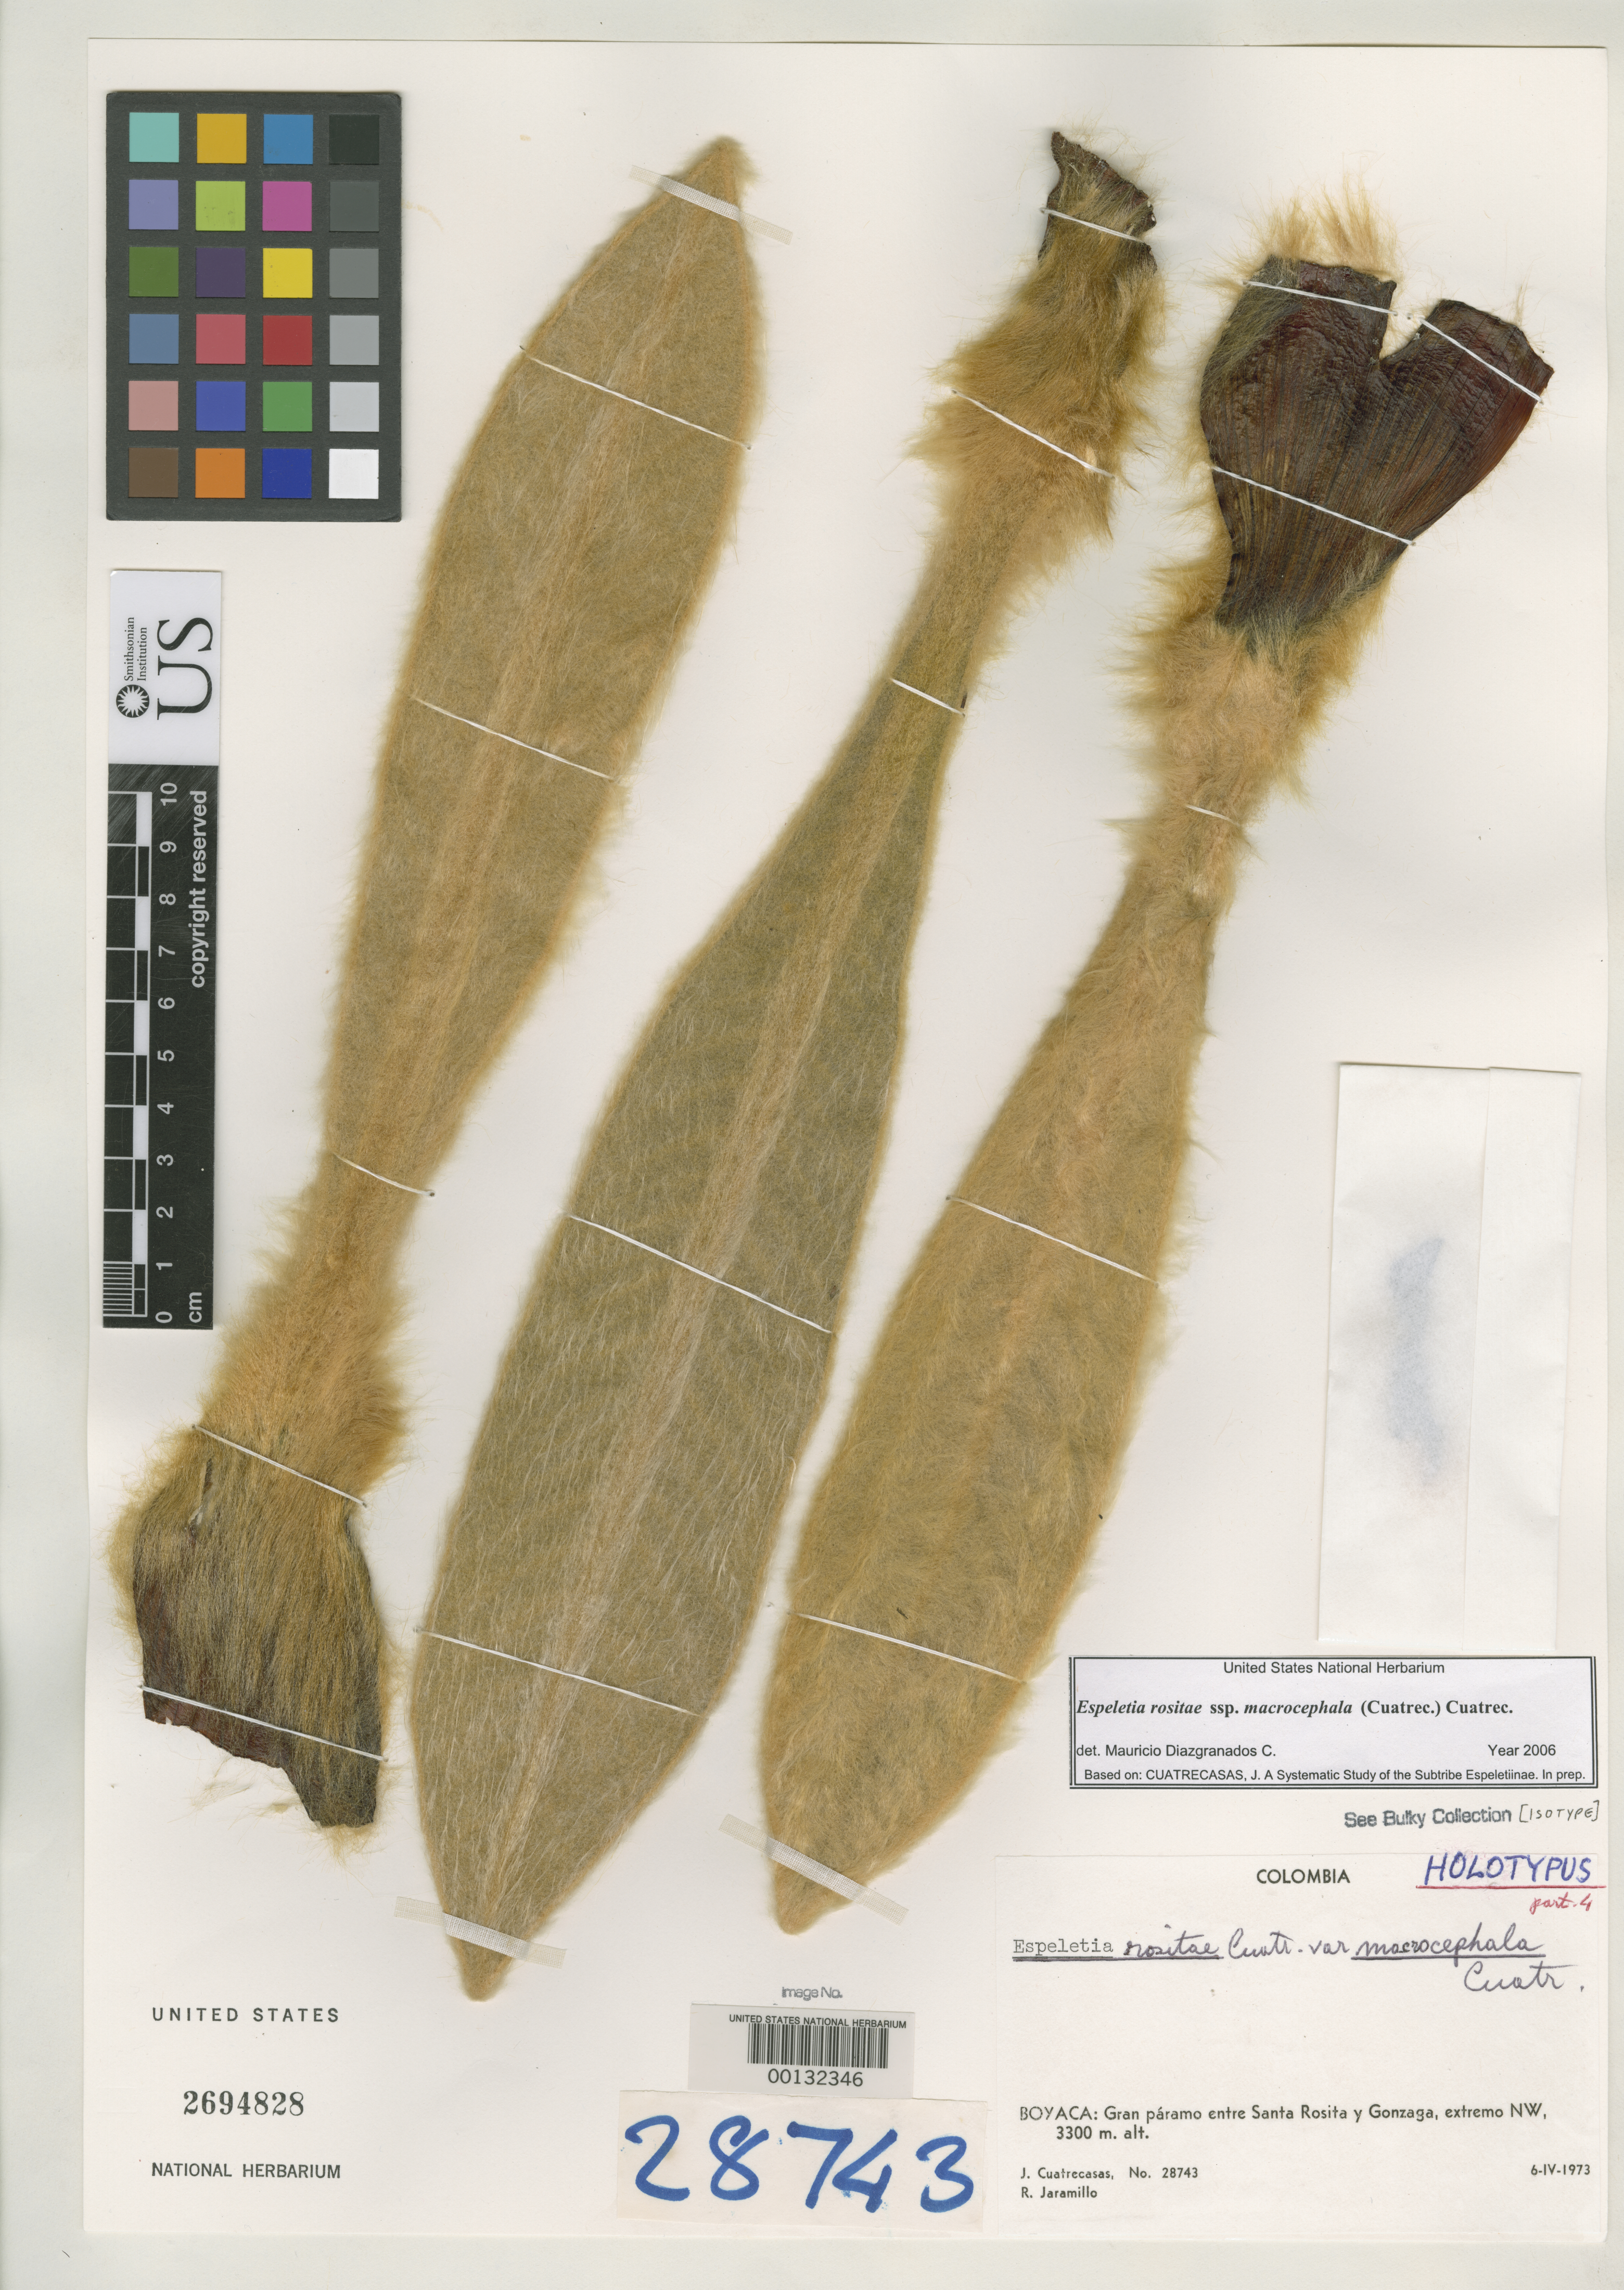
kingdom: Plantae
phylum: Tracheophyta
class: Magnoliopsida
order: Asterales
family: Asteraceae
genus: Espeletia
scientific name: Espeletia rositae var. macrocephala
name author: Cuatrec.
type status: Holotype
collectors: J. Cuatrecasas & R. Jaramillo M.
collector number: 28743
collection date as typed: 06 Apr 1973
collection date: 1973-04-06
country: Colombia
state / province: Boyacá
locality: Gran Páramo entre Santa Rosita & Gonzaga, extremo NW. [Great upland between Santa Rosita & Gonzaga, NW end]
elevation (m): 3300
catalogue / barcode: US 2694828